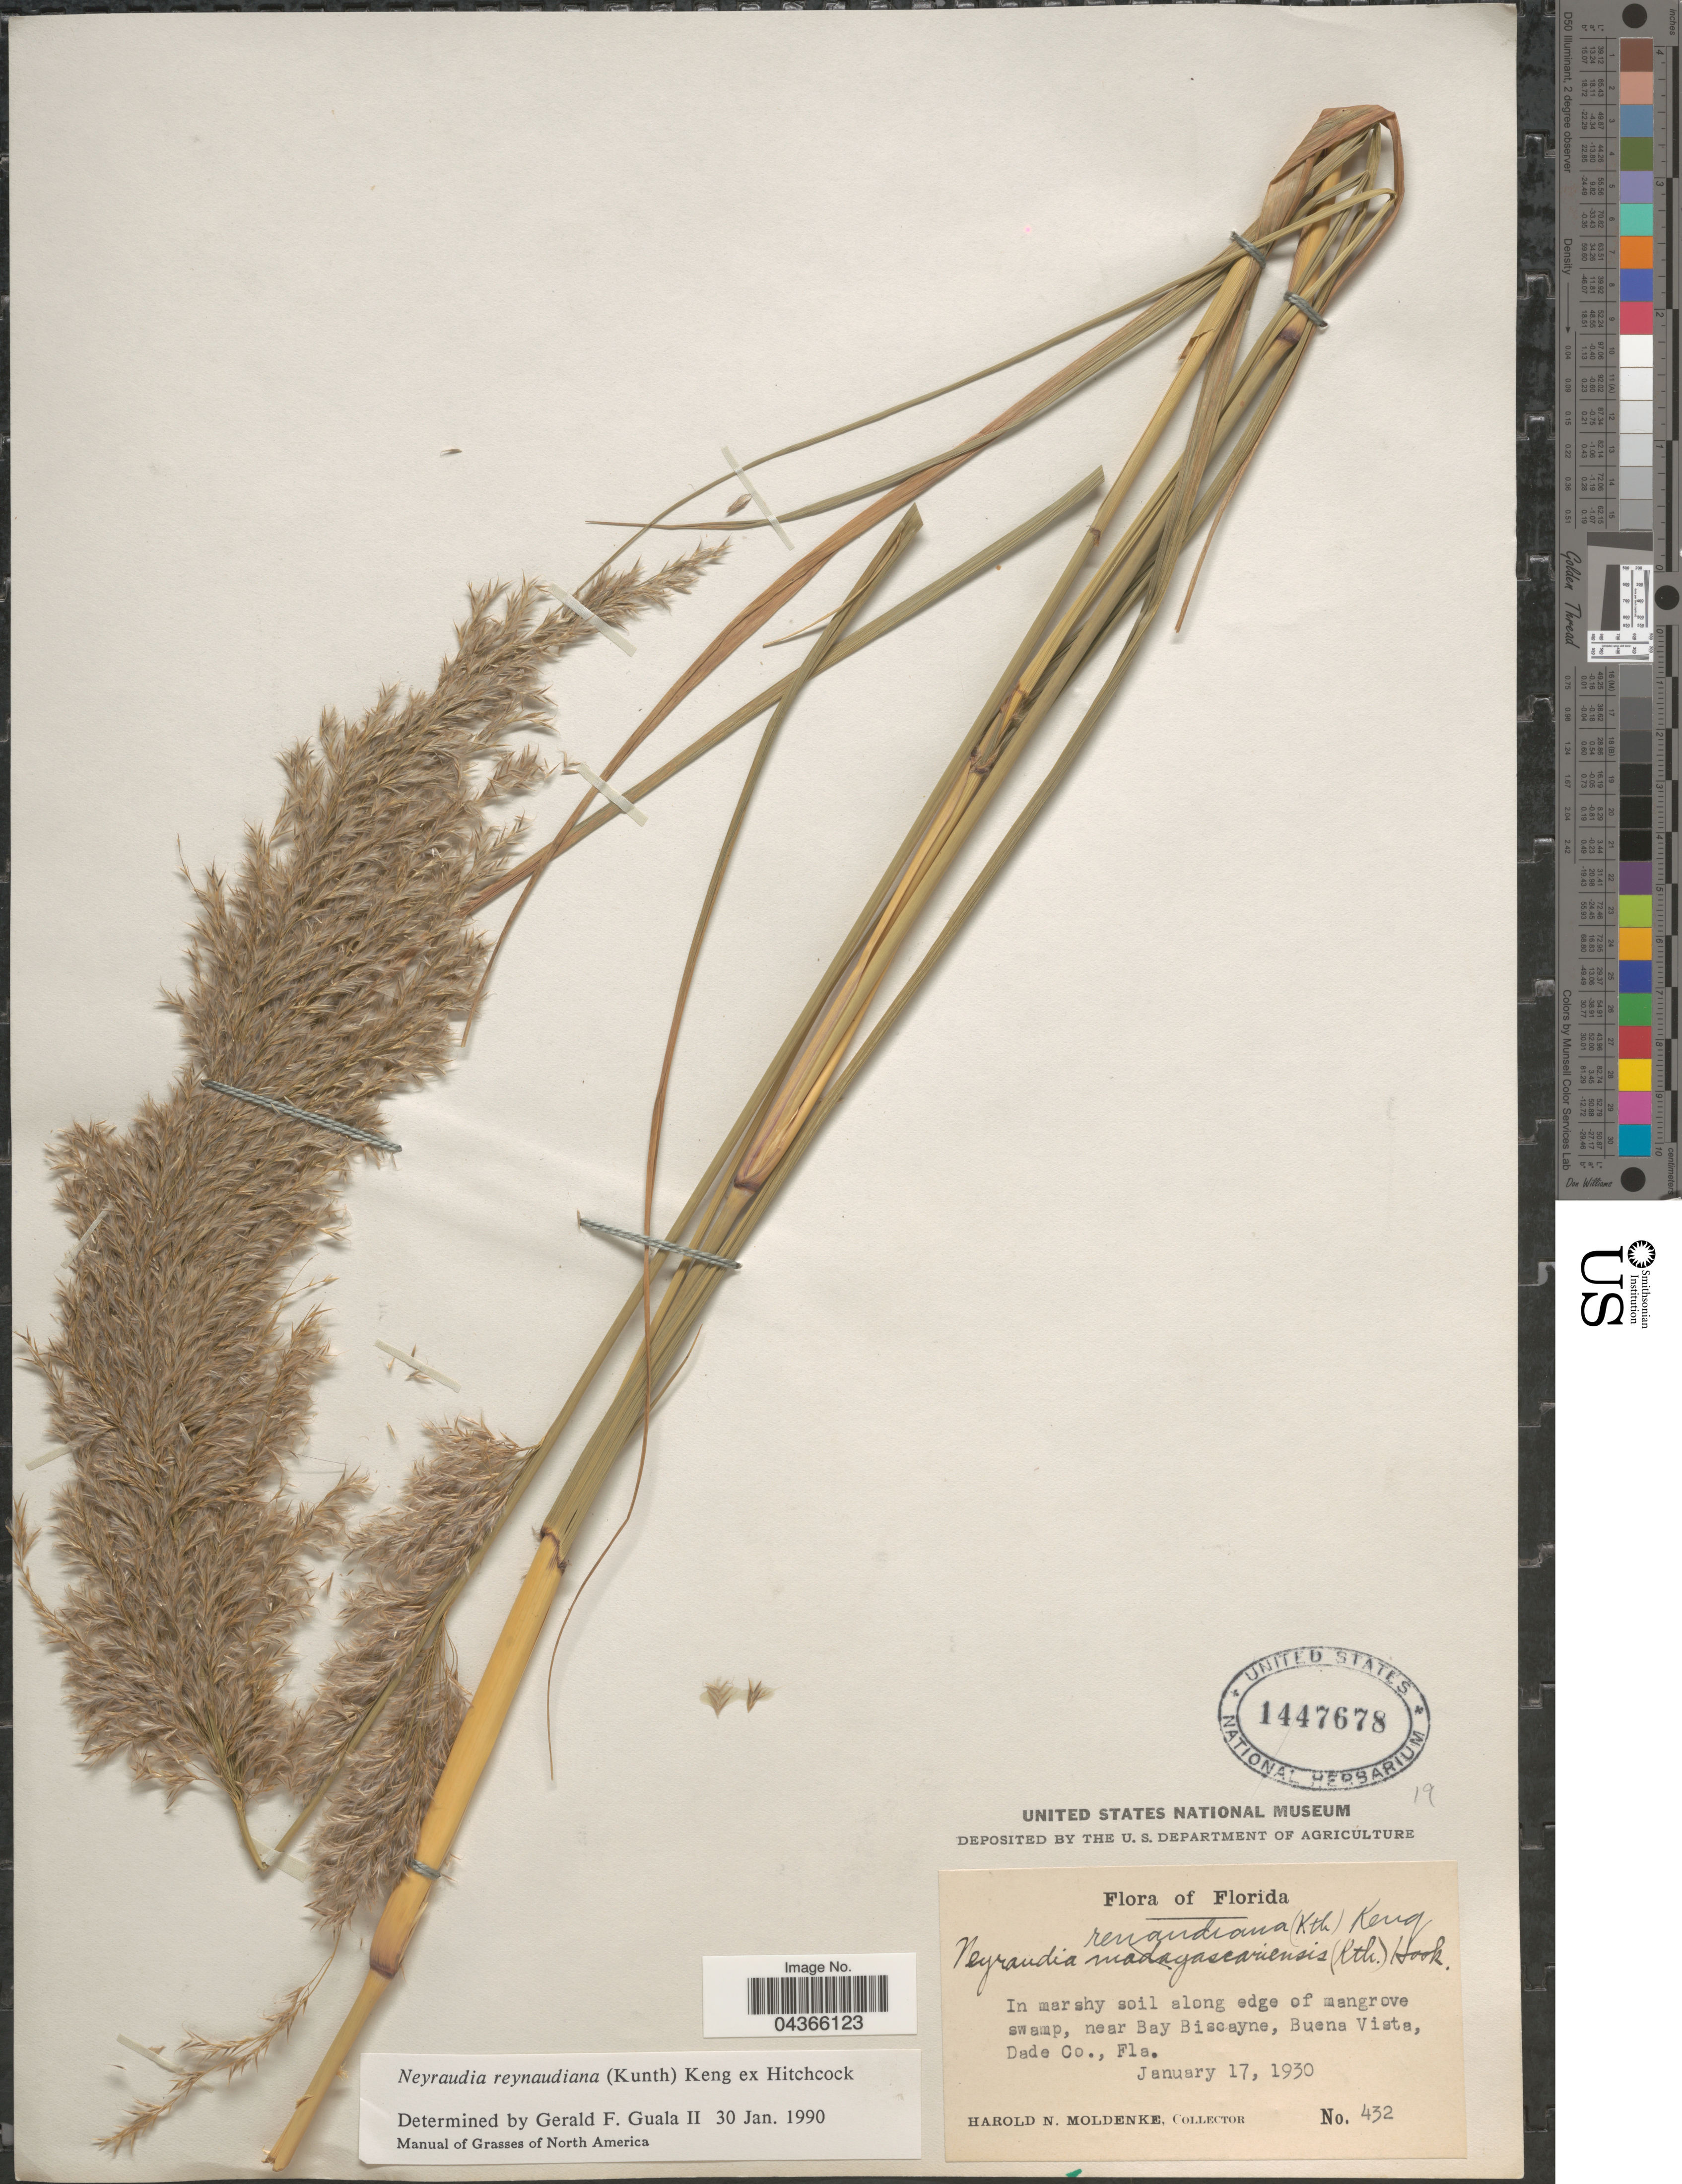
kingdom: Plantae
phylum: Tracheophyta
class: Liliopsida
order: Poales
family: Poaceae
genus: Neyraudia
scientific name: Neyraudia reynaudiana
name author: (Kunth) Keng ex Hitchc.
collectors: H. N. Moldenke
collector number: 432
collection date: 1930-01-17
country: United States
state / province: Florida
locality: In marshy soil along edge of mangrove swamp, near Bay Biscayne, Buena Vista, Dade Co.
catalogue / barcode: US 1447678